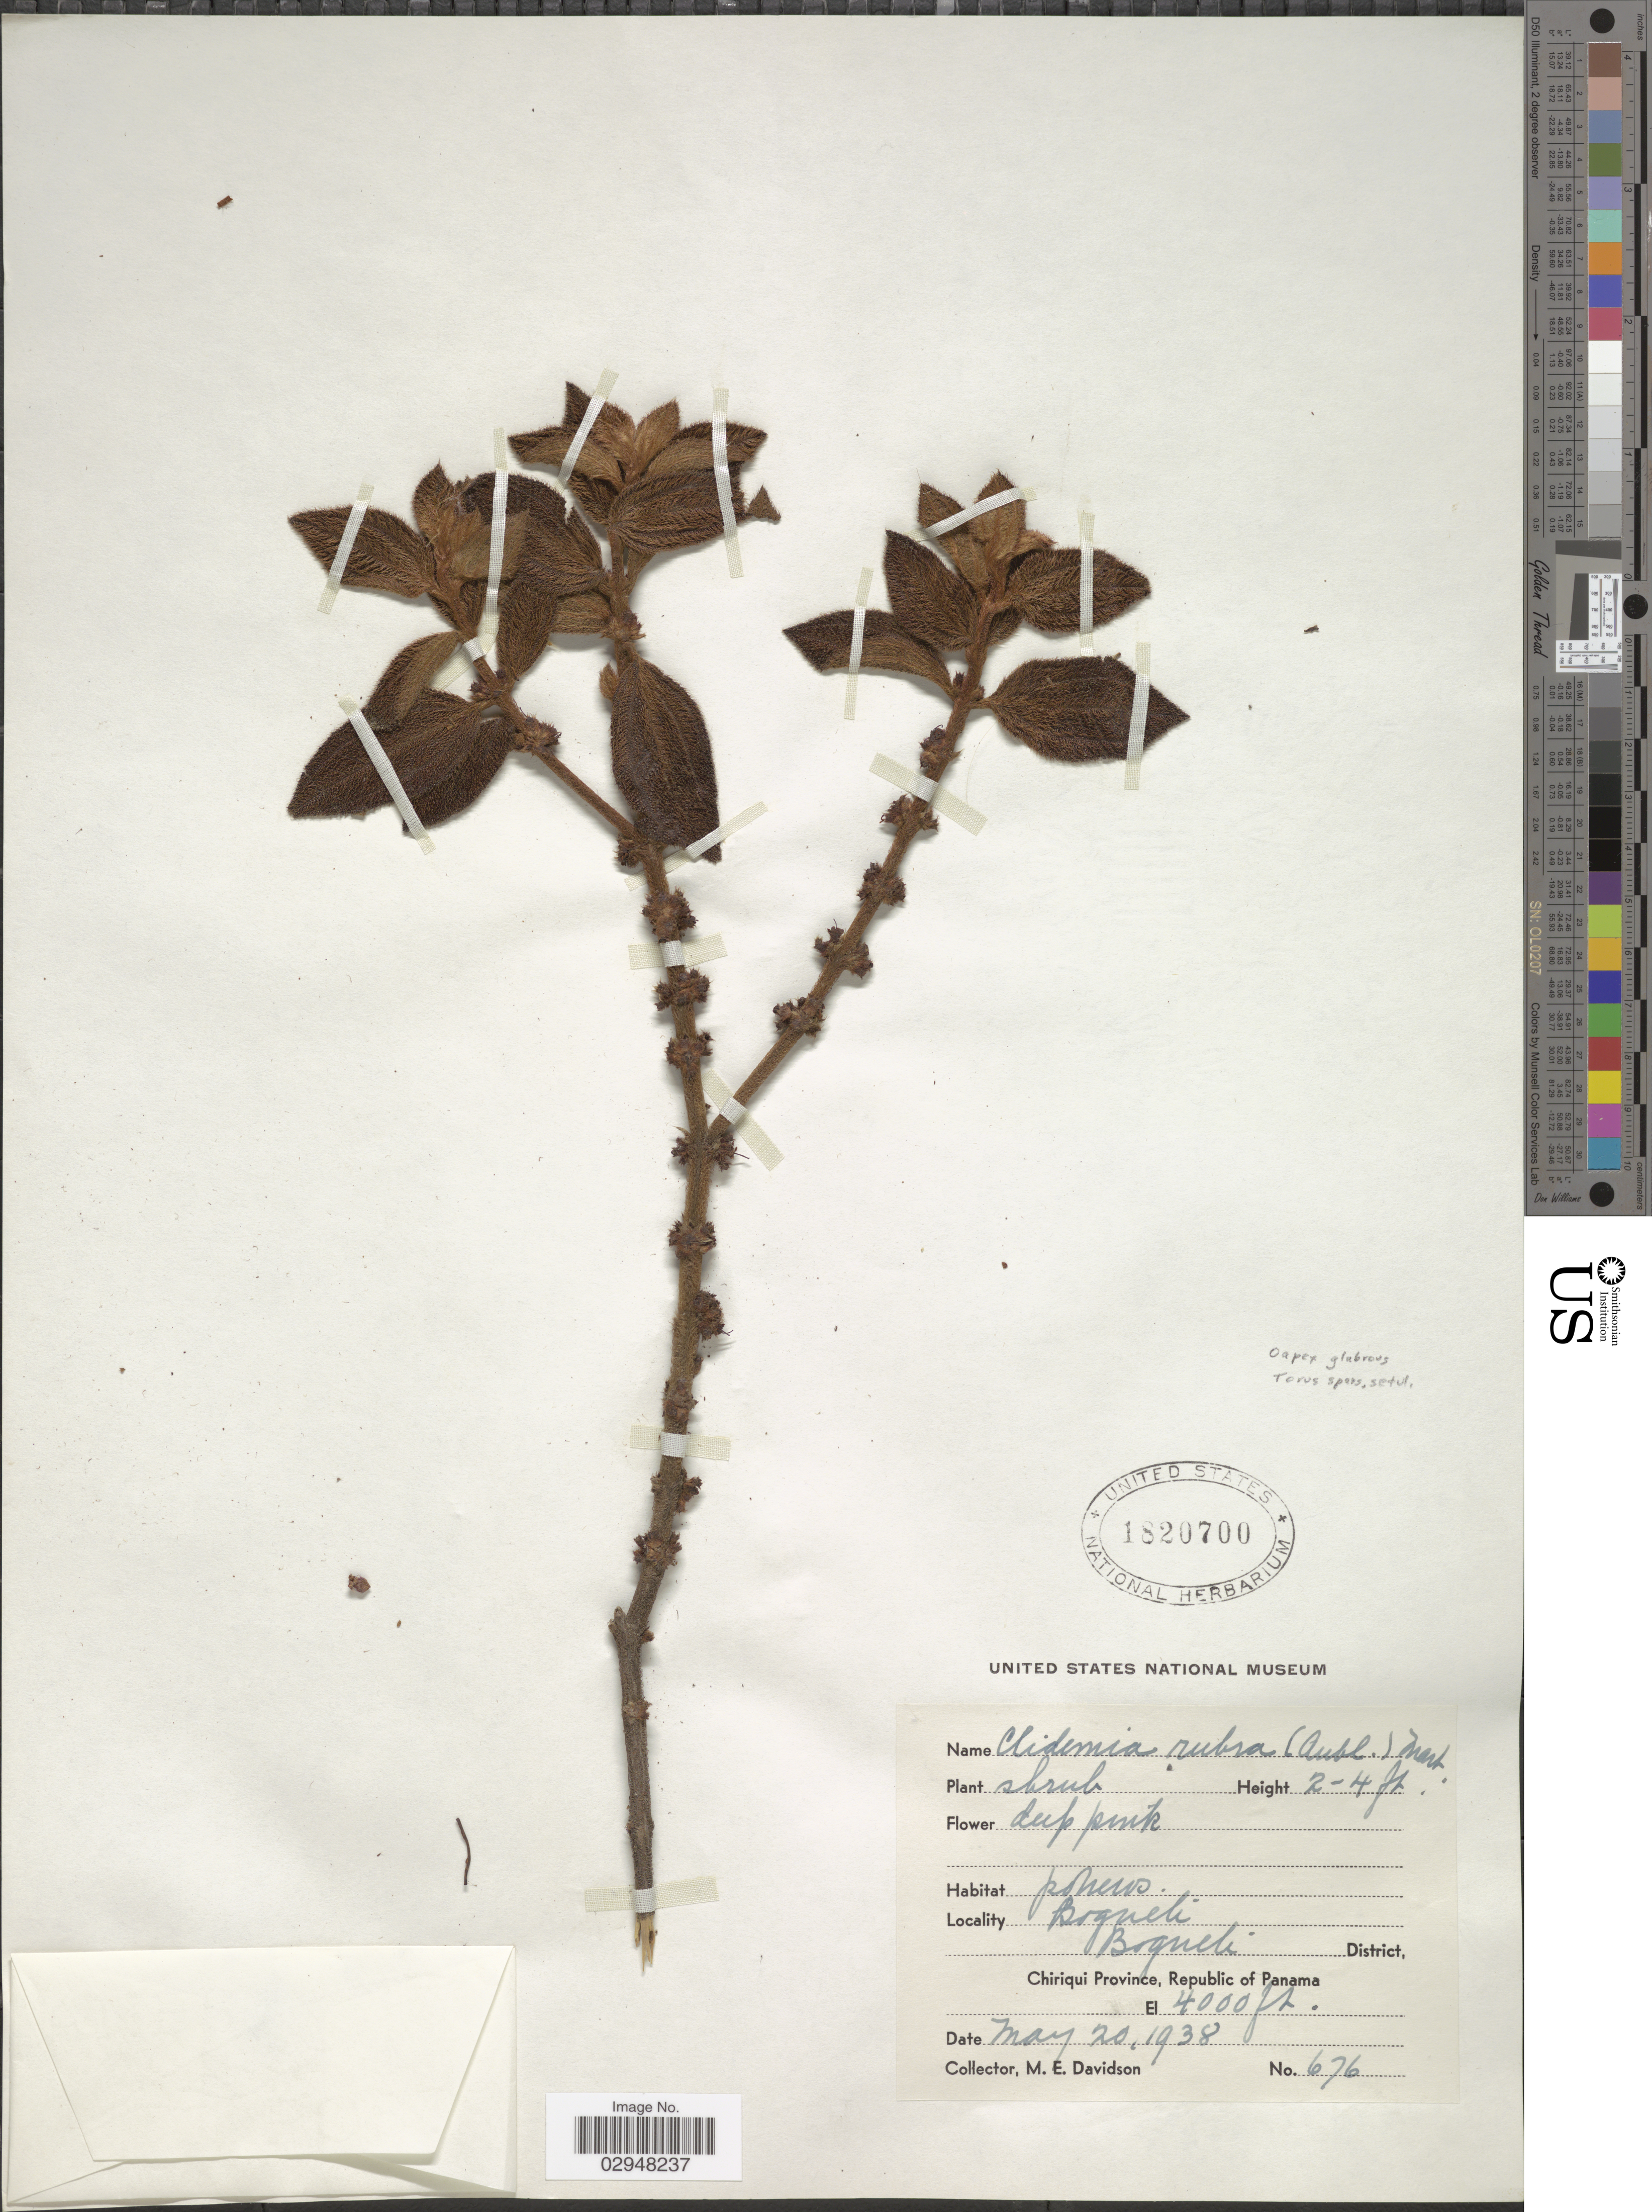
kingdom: Plantae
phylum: Tracheophyta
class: Magnoliopsida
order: Myrtales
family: Melastomataceae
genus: Clidemia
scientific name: Clidemia rubra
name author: (Aubl.) Mart.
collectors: M. E. Davidson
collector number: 676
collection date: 1938-05-20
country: Panama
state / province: Chiriqui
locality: Boquete. Boquete District.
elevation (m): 1219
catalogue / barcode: US 1820700